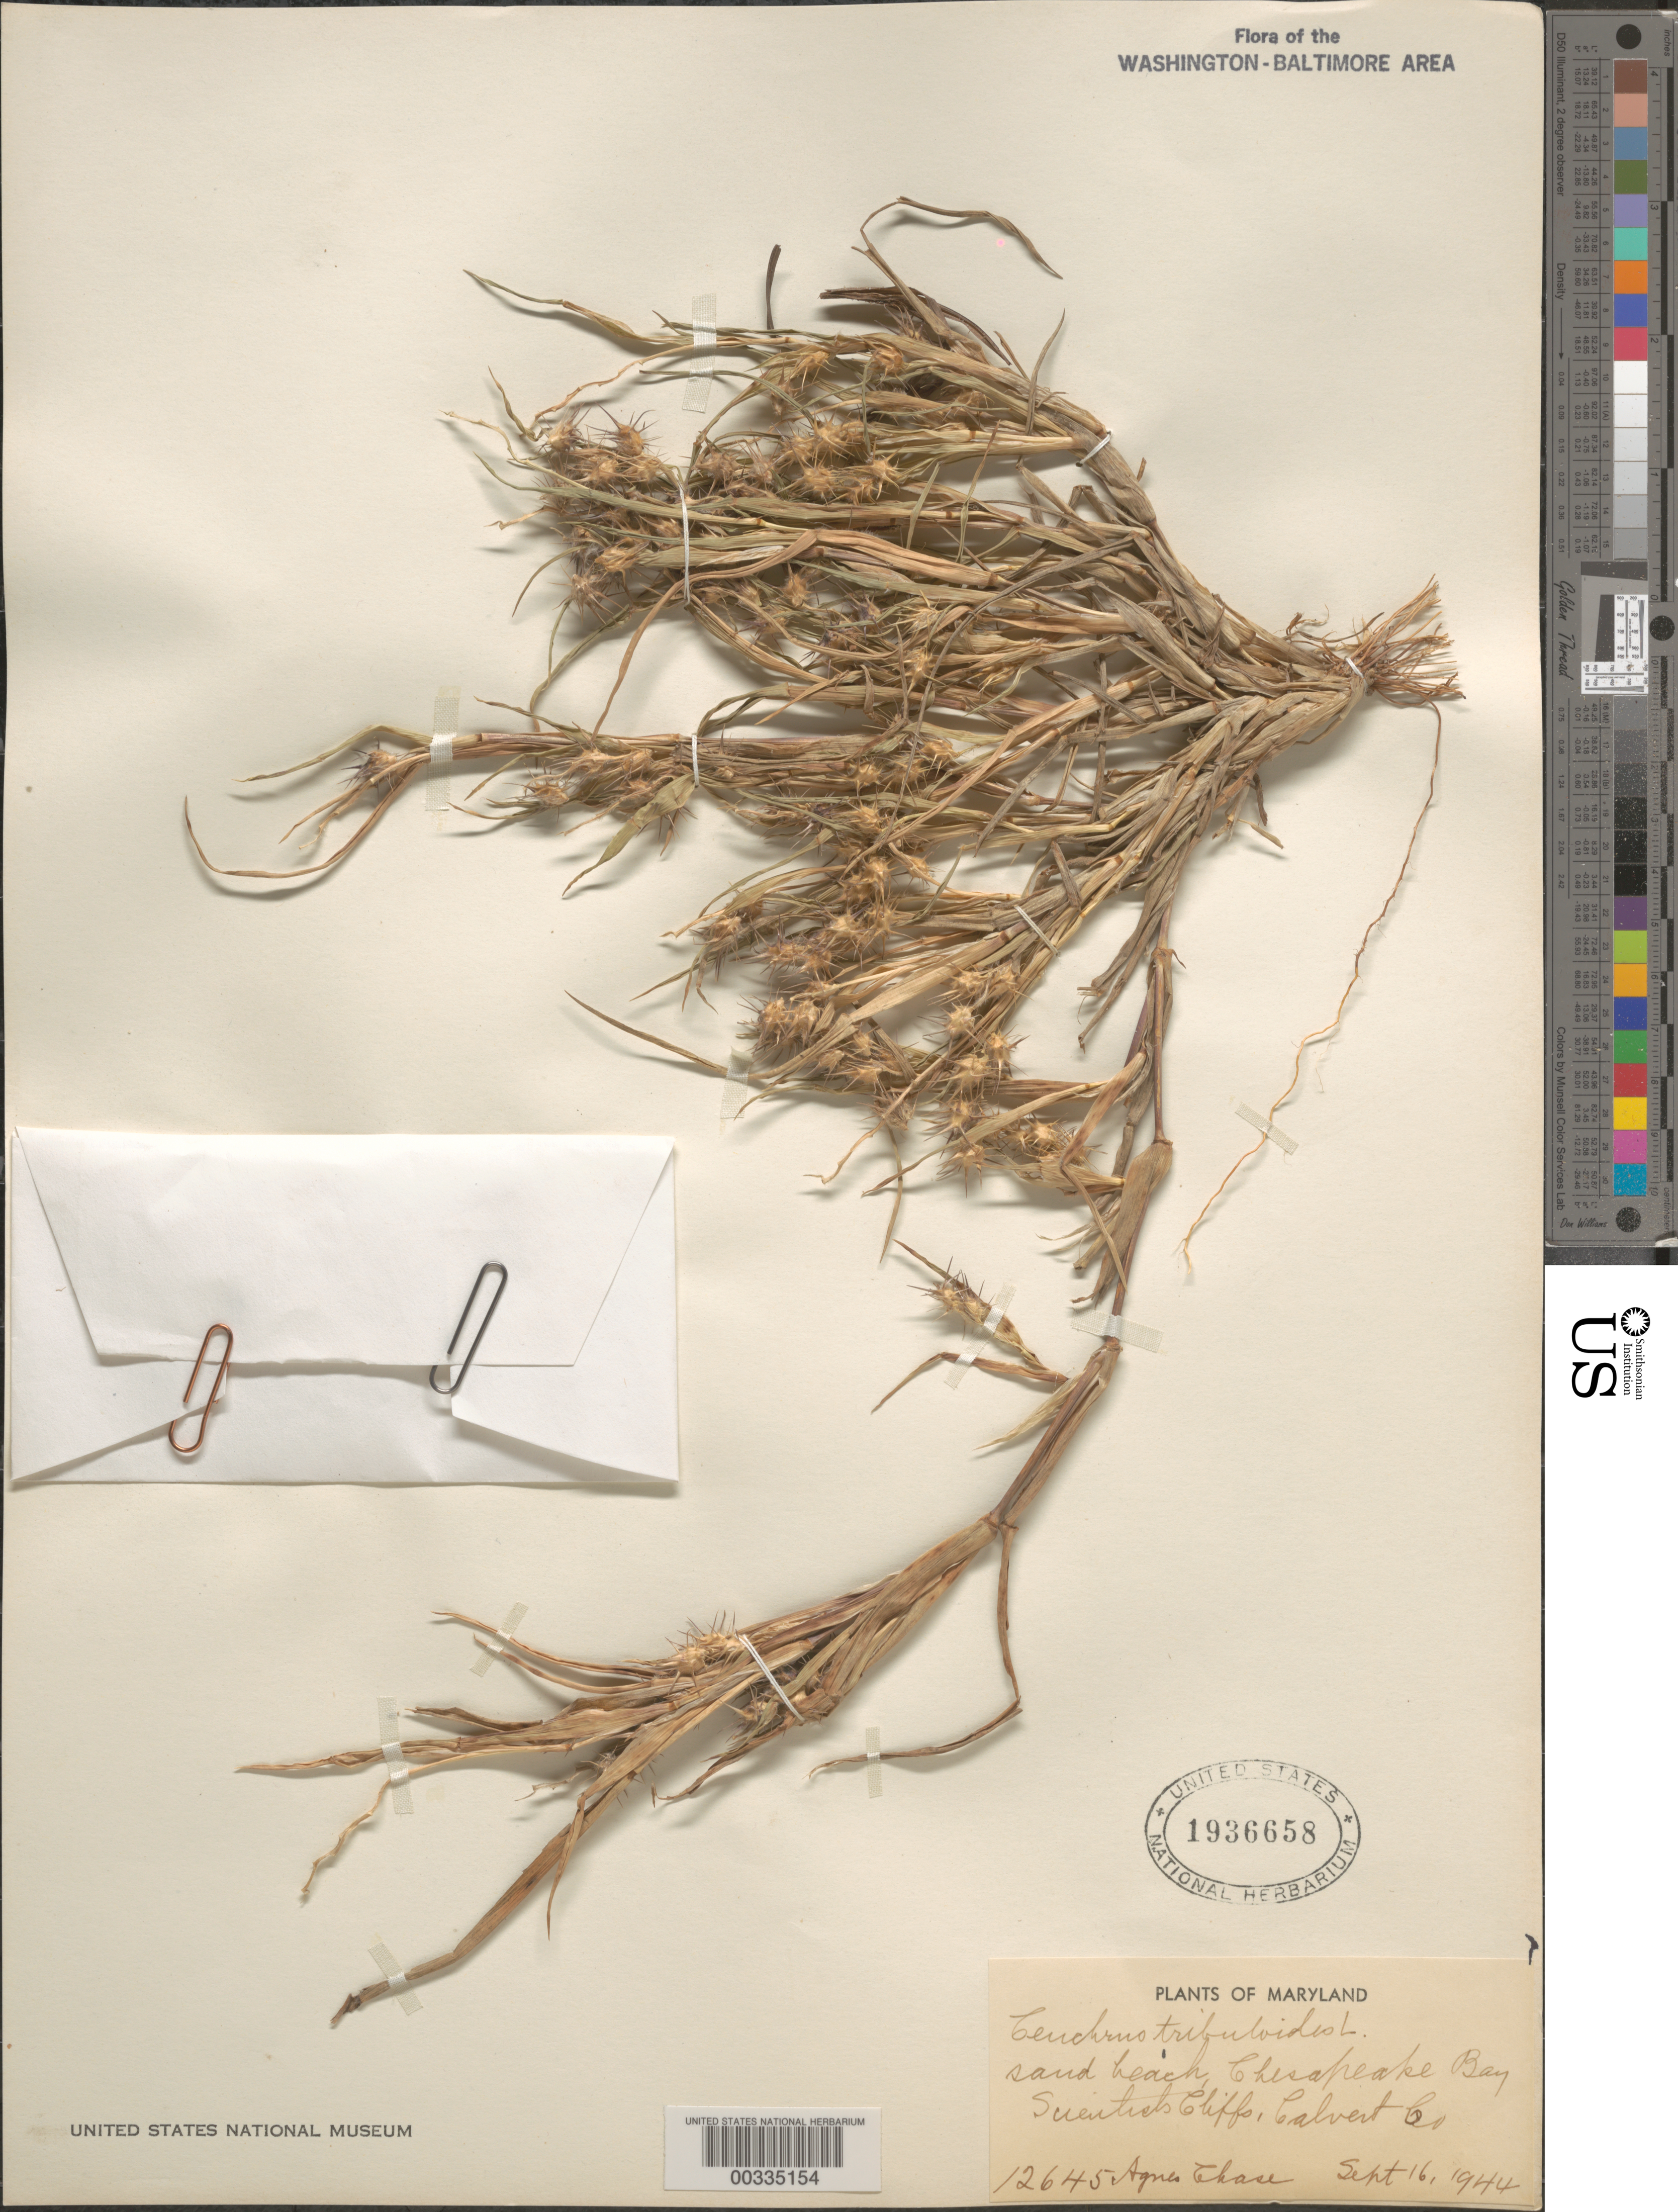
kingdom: Plantae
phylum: Tracheophyta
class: Liliopsida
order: Poales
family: Poaceae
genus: Cenchrus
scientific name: Cenchrus tribuloides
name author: L.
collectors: A. Chase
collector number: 12645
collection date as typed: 16 Sep 1944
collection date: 1944-09-16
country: United States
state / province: Maryland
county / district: Calvert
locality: Scientists Cliffs, Chesapeake Bay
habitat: Sand beach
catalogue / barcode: US 1936658